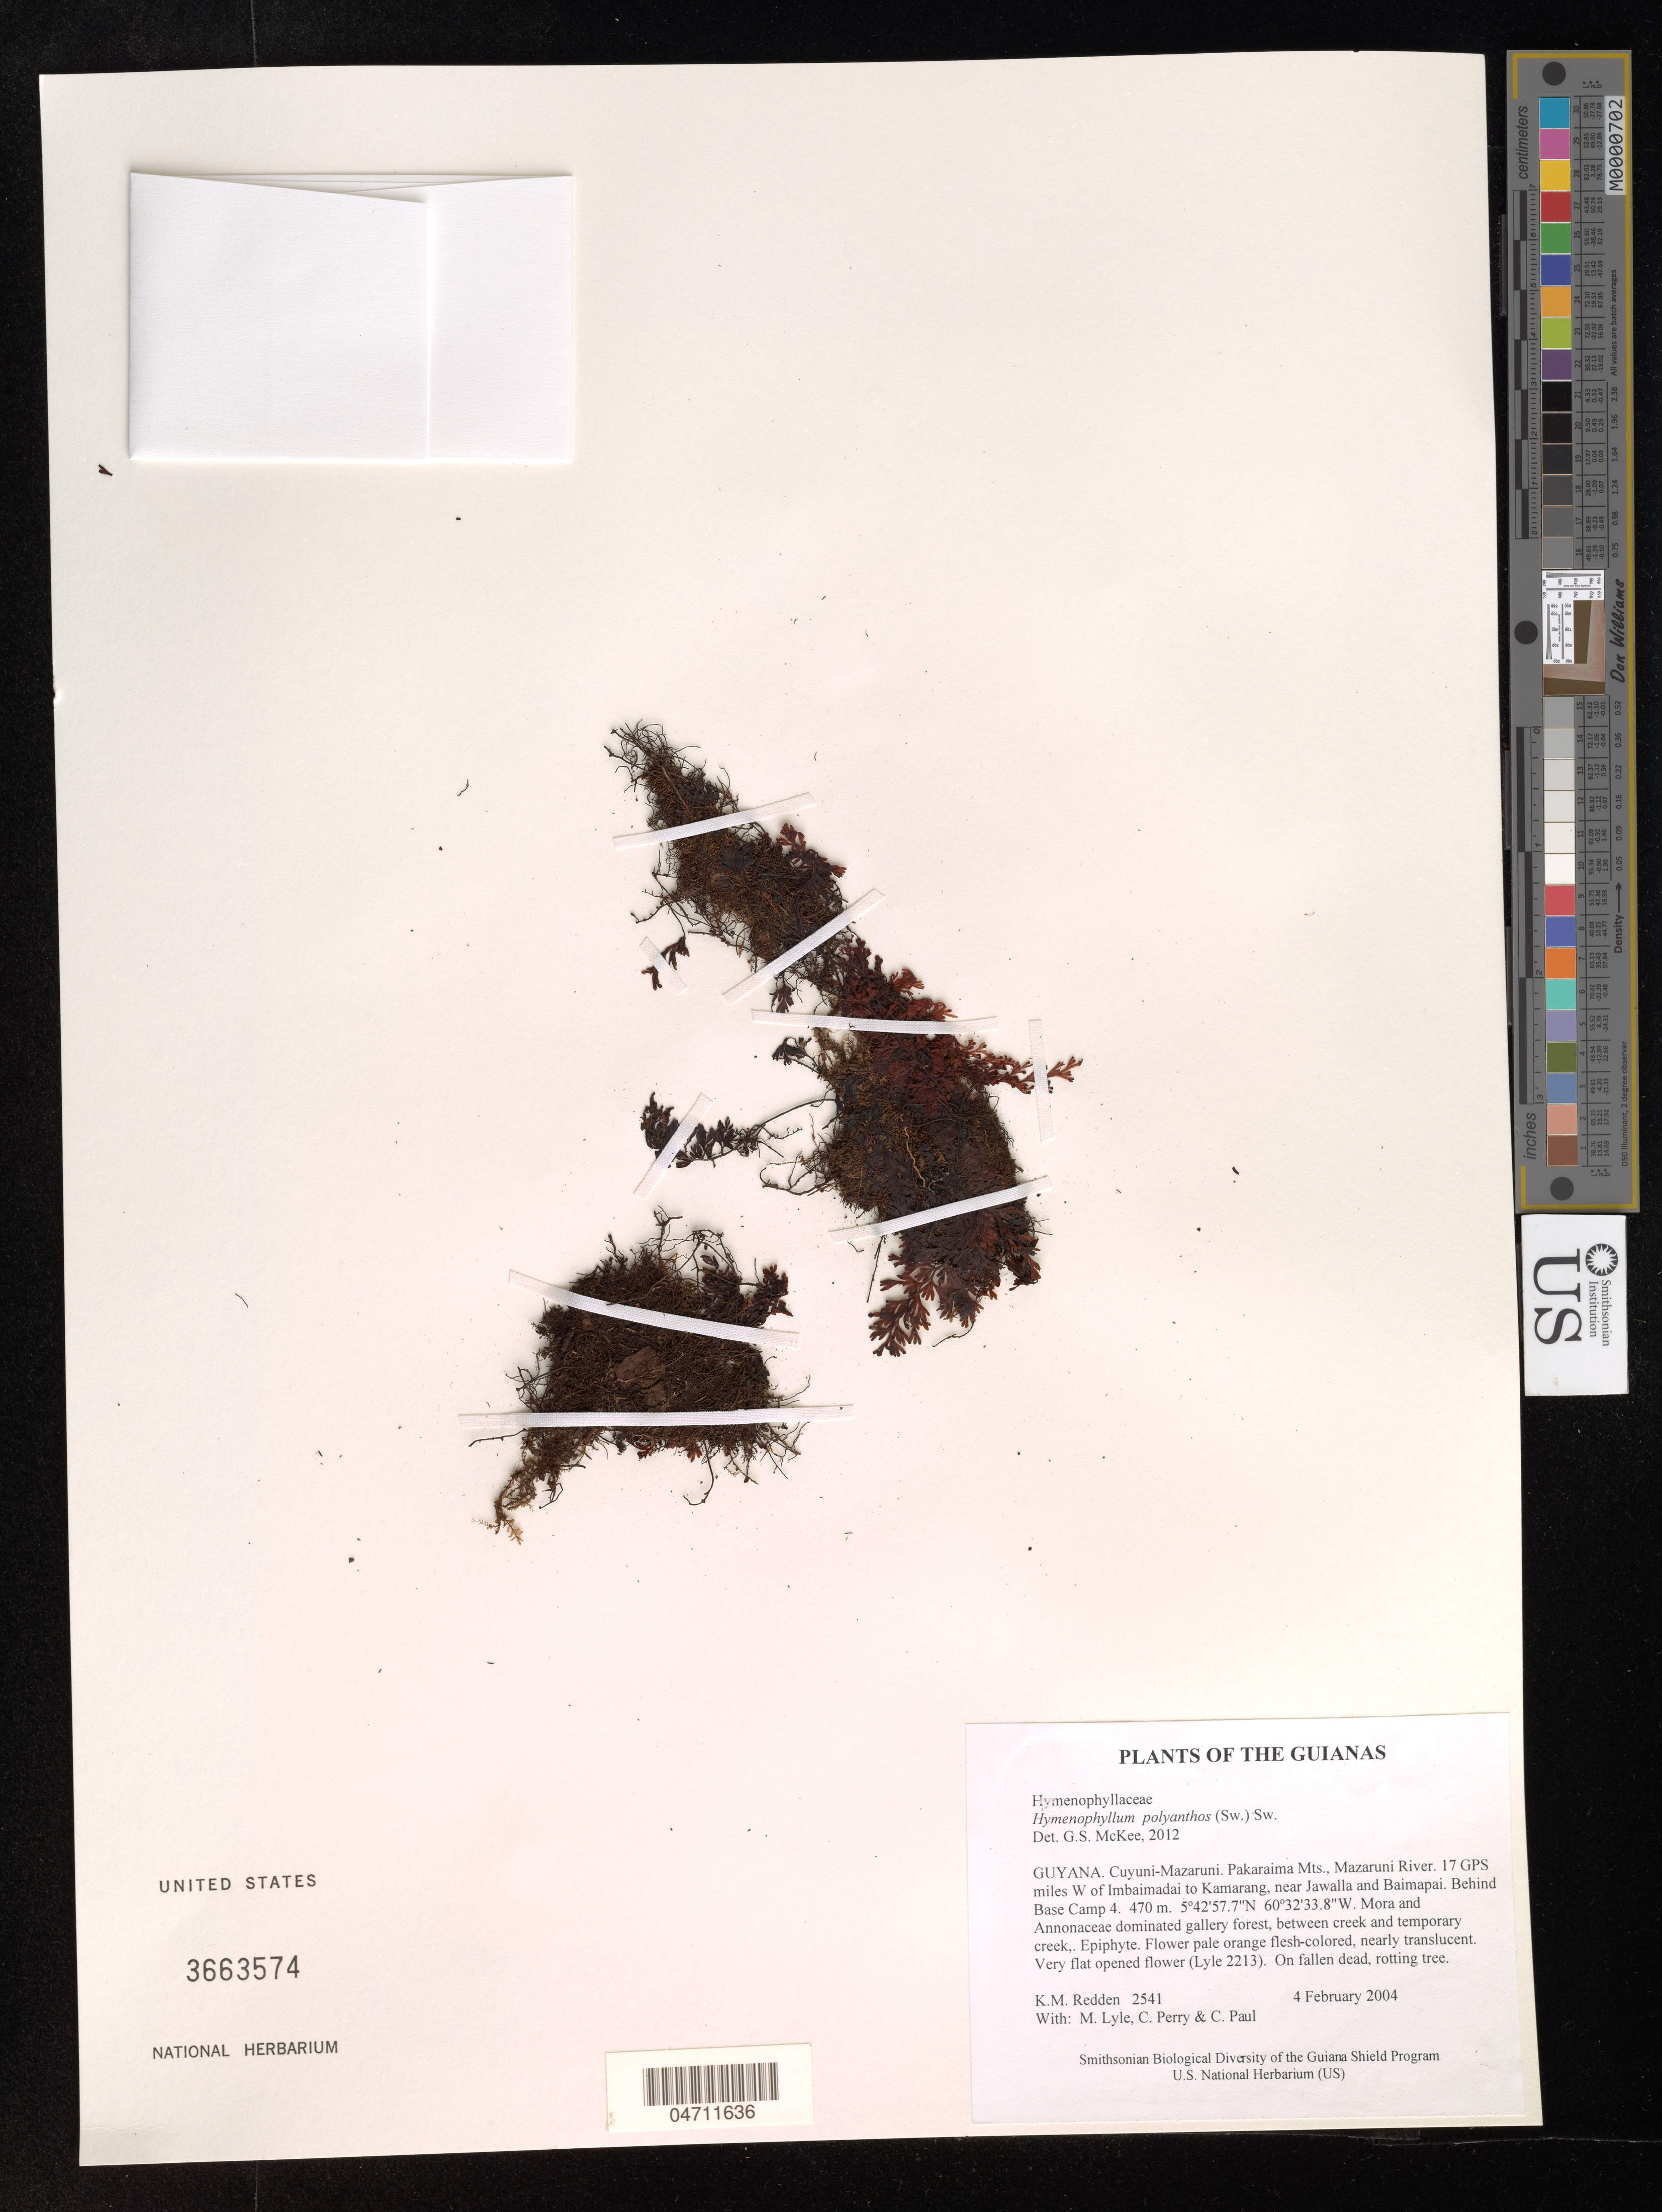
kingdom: Plantae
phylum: Tracheophyta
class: Polypodiopsida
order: Hymenophyllales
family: Hymenophyllaceae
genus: Hymenophyllum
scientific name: Hymenophyllum polyanthos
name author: (Sw.) Sw.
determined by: McKee, G. S., (US), NMNH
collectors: K. M. Redden, M. Lyle, C. Perry & C. Paul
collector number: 2541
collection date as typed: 4 February 2004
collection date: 2004-02-04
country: Guyana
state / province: Cuyuni-Mazaruni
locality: Pakaraima Mts., Mazaruni River. 17 GPS miles W of Imbaimadai to Kamarang, near Jawalla and Baimapai. Behind Base Camp 4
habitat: Mora and Annonaceae dominated gallery forest, between creek and temporary creek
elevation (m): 470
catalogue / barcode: US 3663574